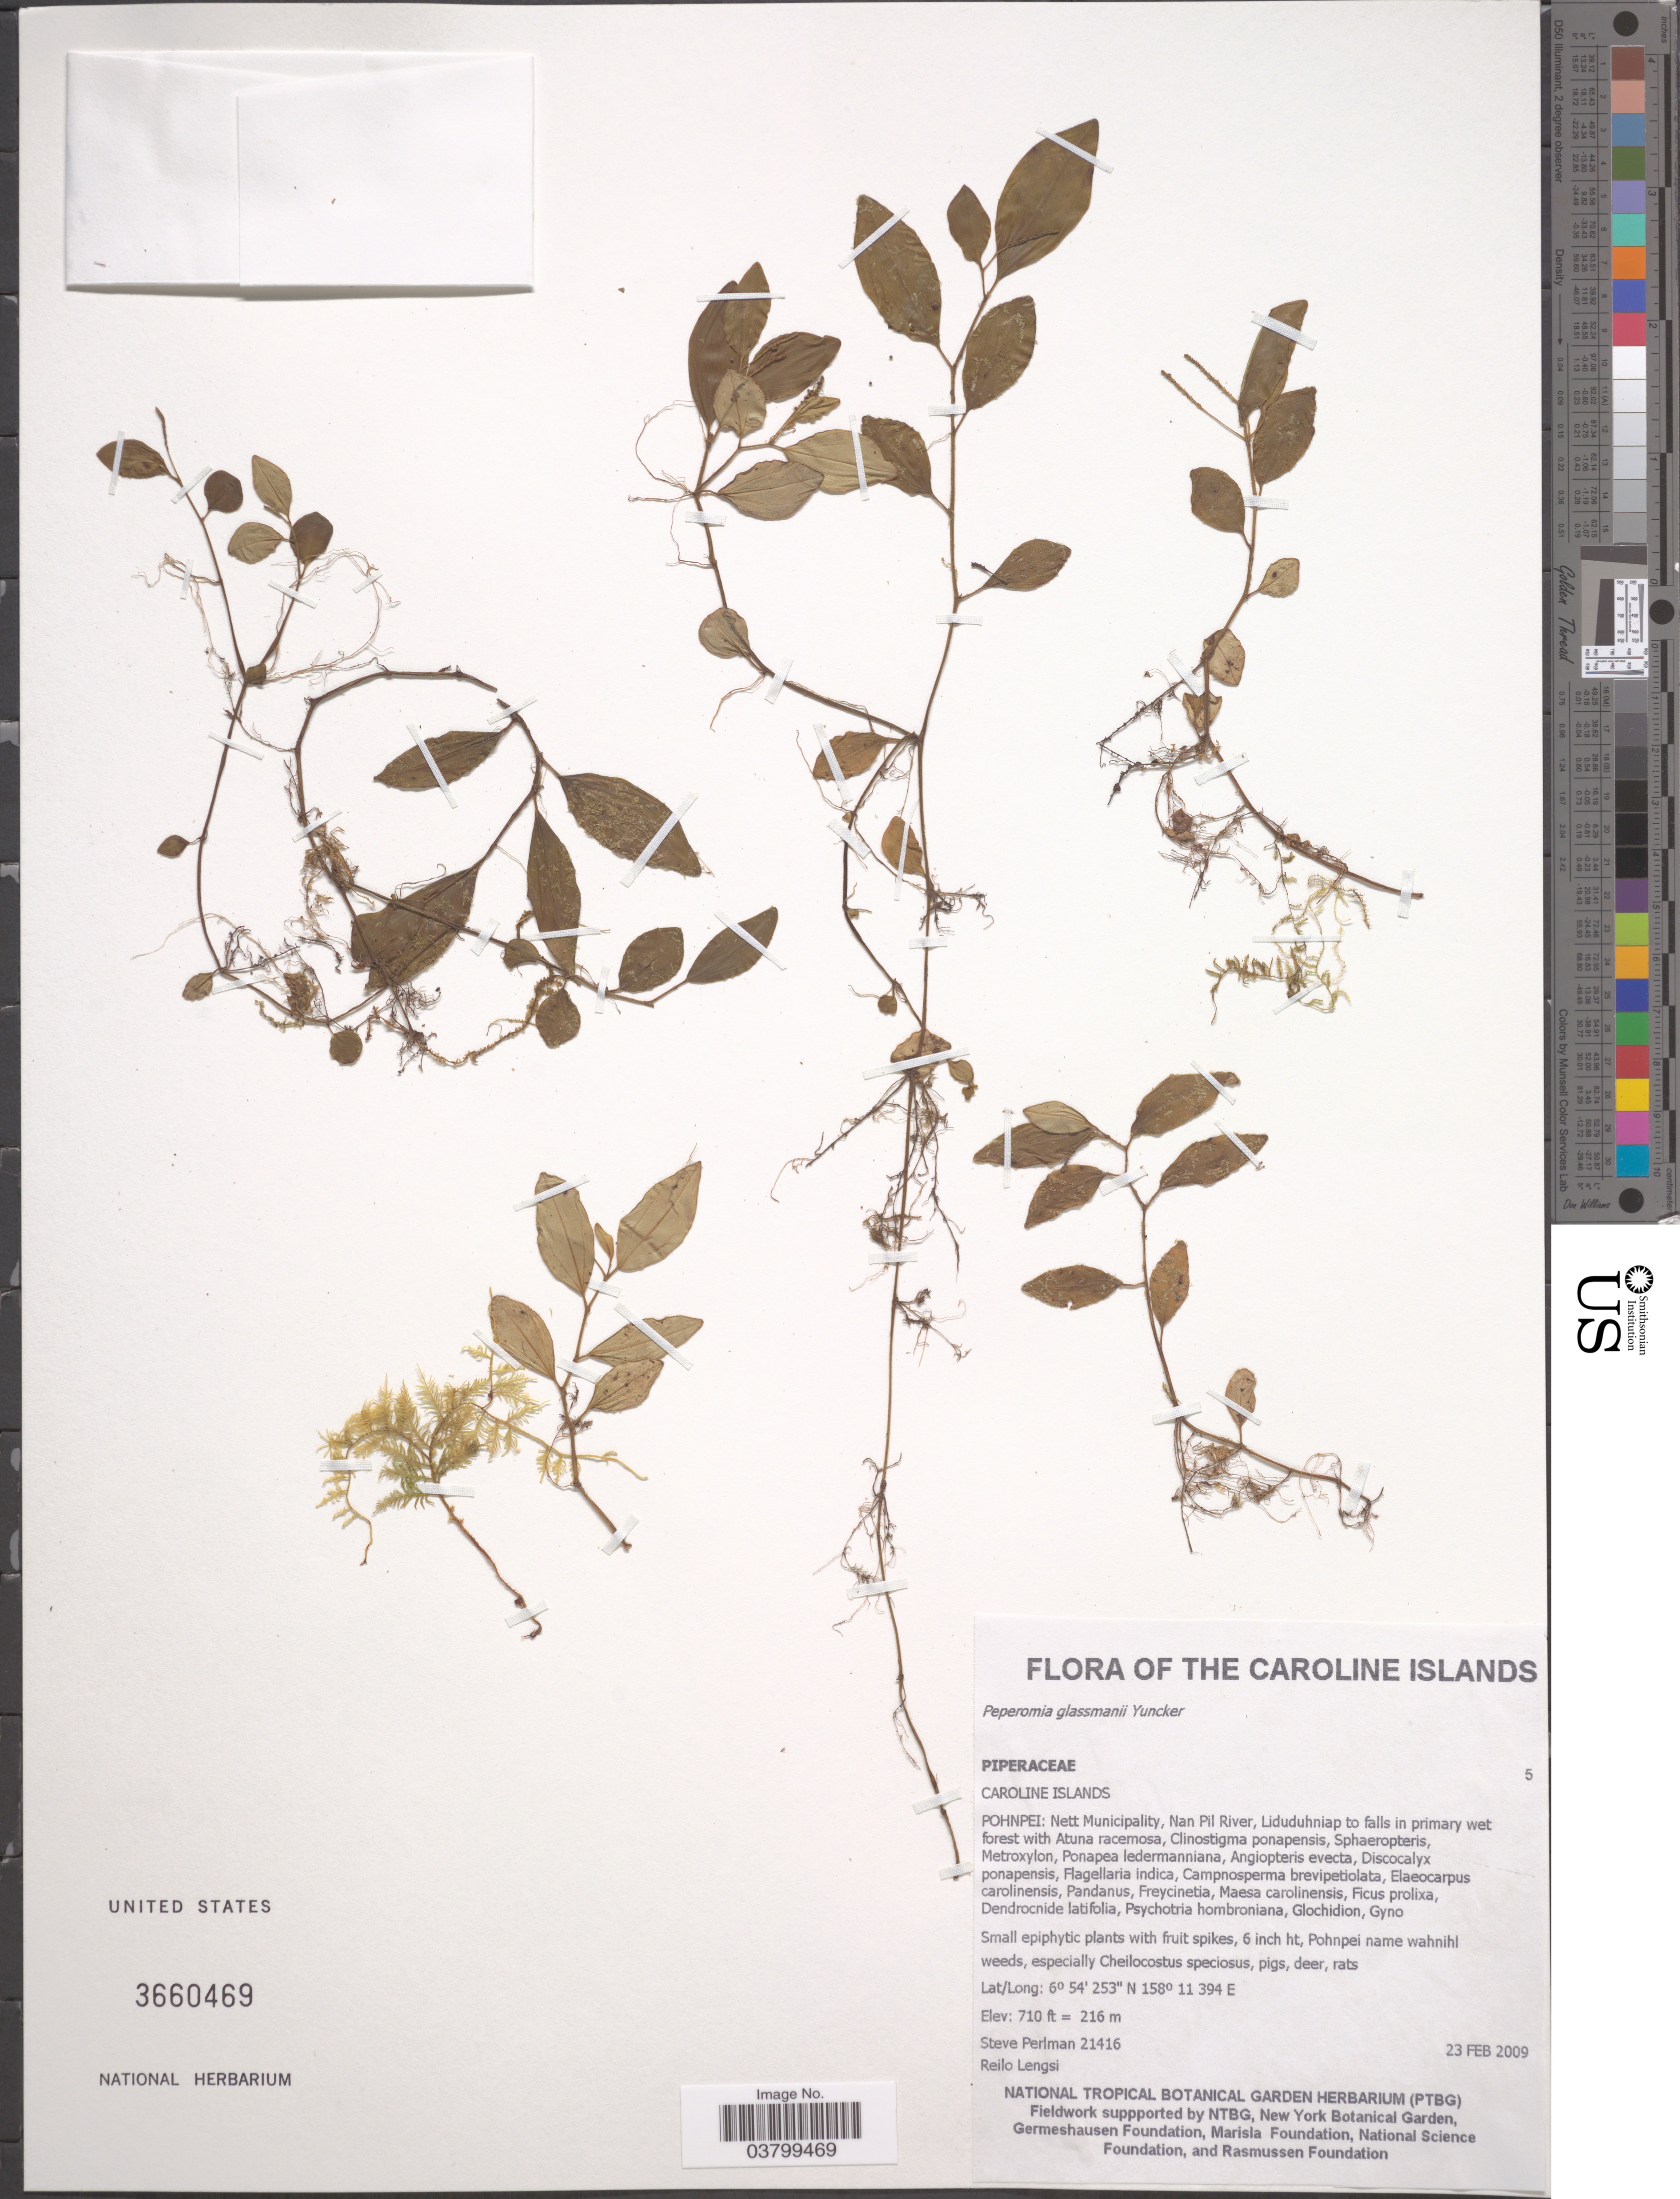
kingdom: Plantae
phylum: Tracheophyta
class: Magnoliopsida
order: Piperales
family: Piperaceae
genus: Peperomia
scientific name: Peperomia glassmanii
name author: Yunck.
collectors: S. Perlman & R. Lengsi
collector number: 21416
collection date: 2009-02-23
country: Micronesia, Federated States of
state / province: Pohnpei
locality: The Caroline Islands. Pohnpei: Nett Municipality, Nan Pil River, Liduduhniap to falls in primary wet forest.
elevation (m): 216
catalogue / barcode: US 3660469